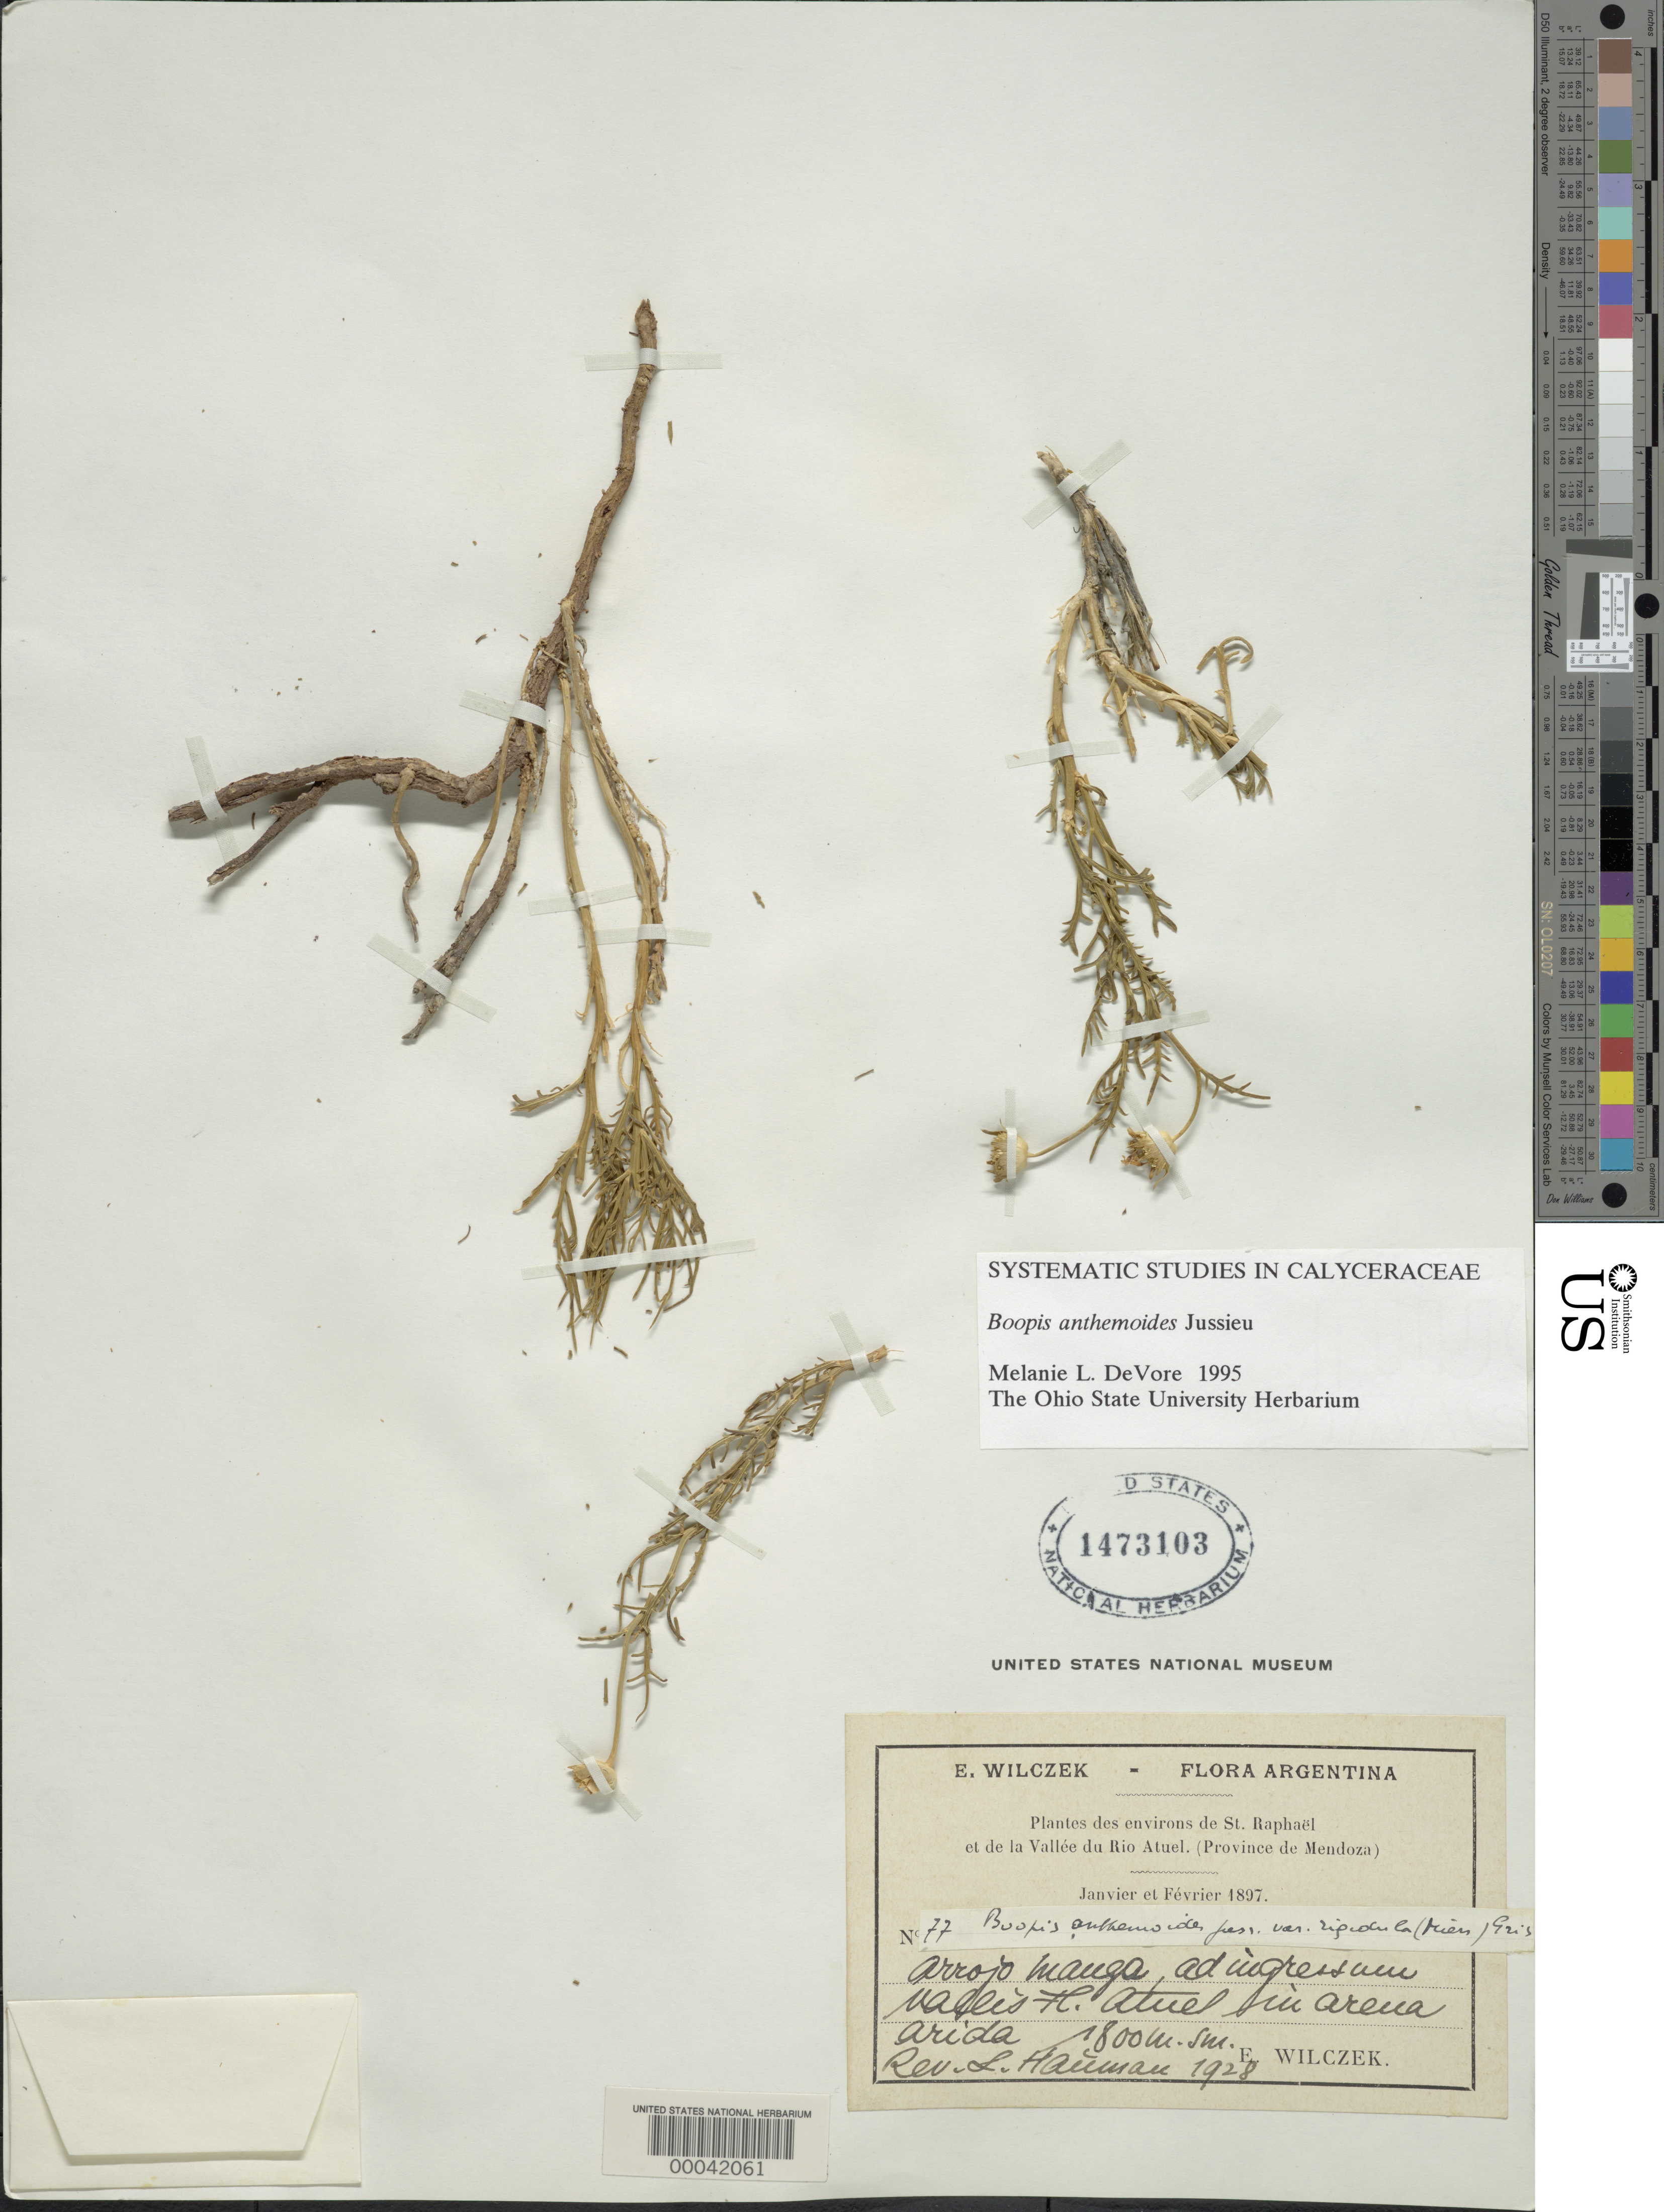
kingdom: Plantae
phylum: Tracheophyta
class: Magnoliopsida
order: Asterales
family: Calyceraceae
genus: Boopis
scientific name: Boopis anthemoides var. rigidula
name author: (Miers) Griseb.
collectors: L. L. Hauman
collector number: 77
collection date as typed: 1928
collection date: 1928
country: Argentina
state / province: Mendoza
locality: Environs of St. Raphael and of the valley of Rio Atuel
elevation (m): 1800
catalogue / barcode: US 1473103